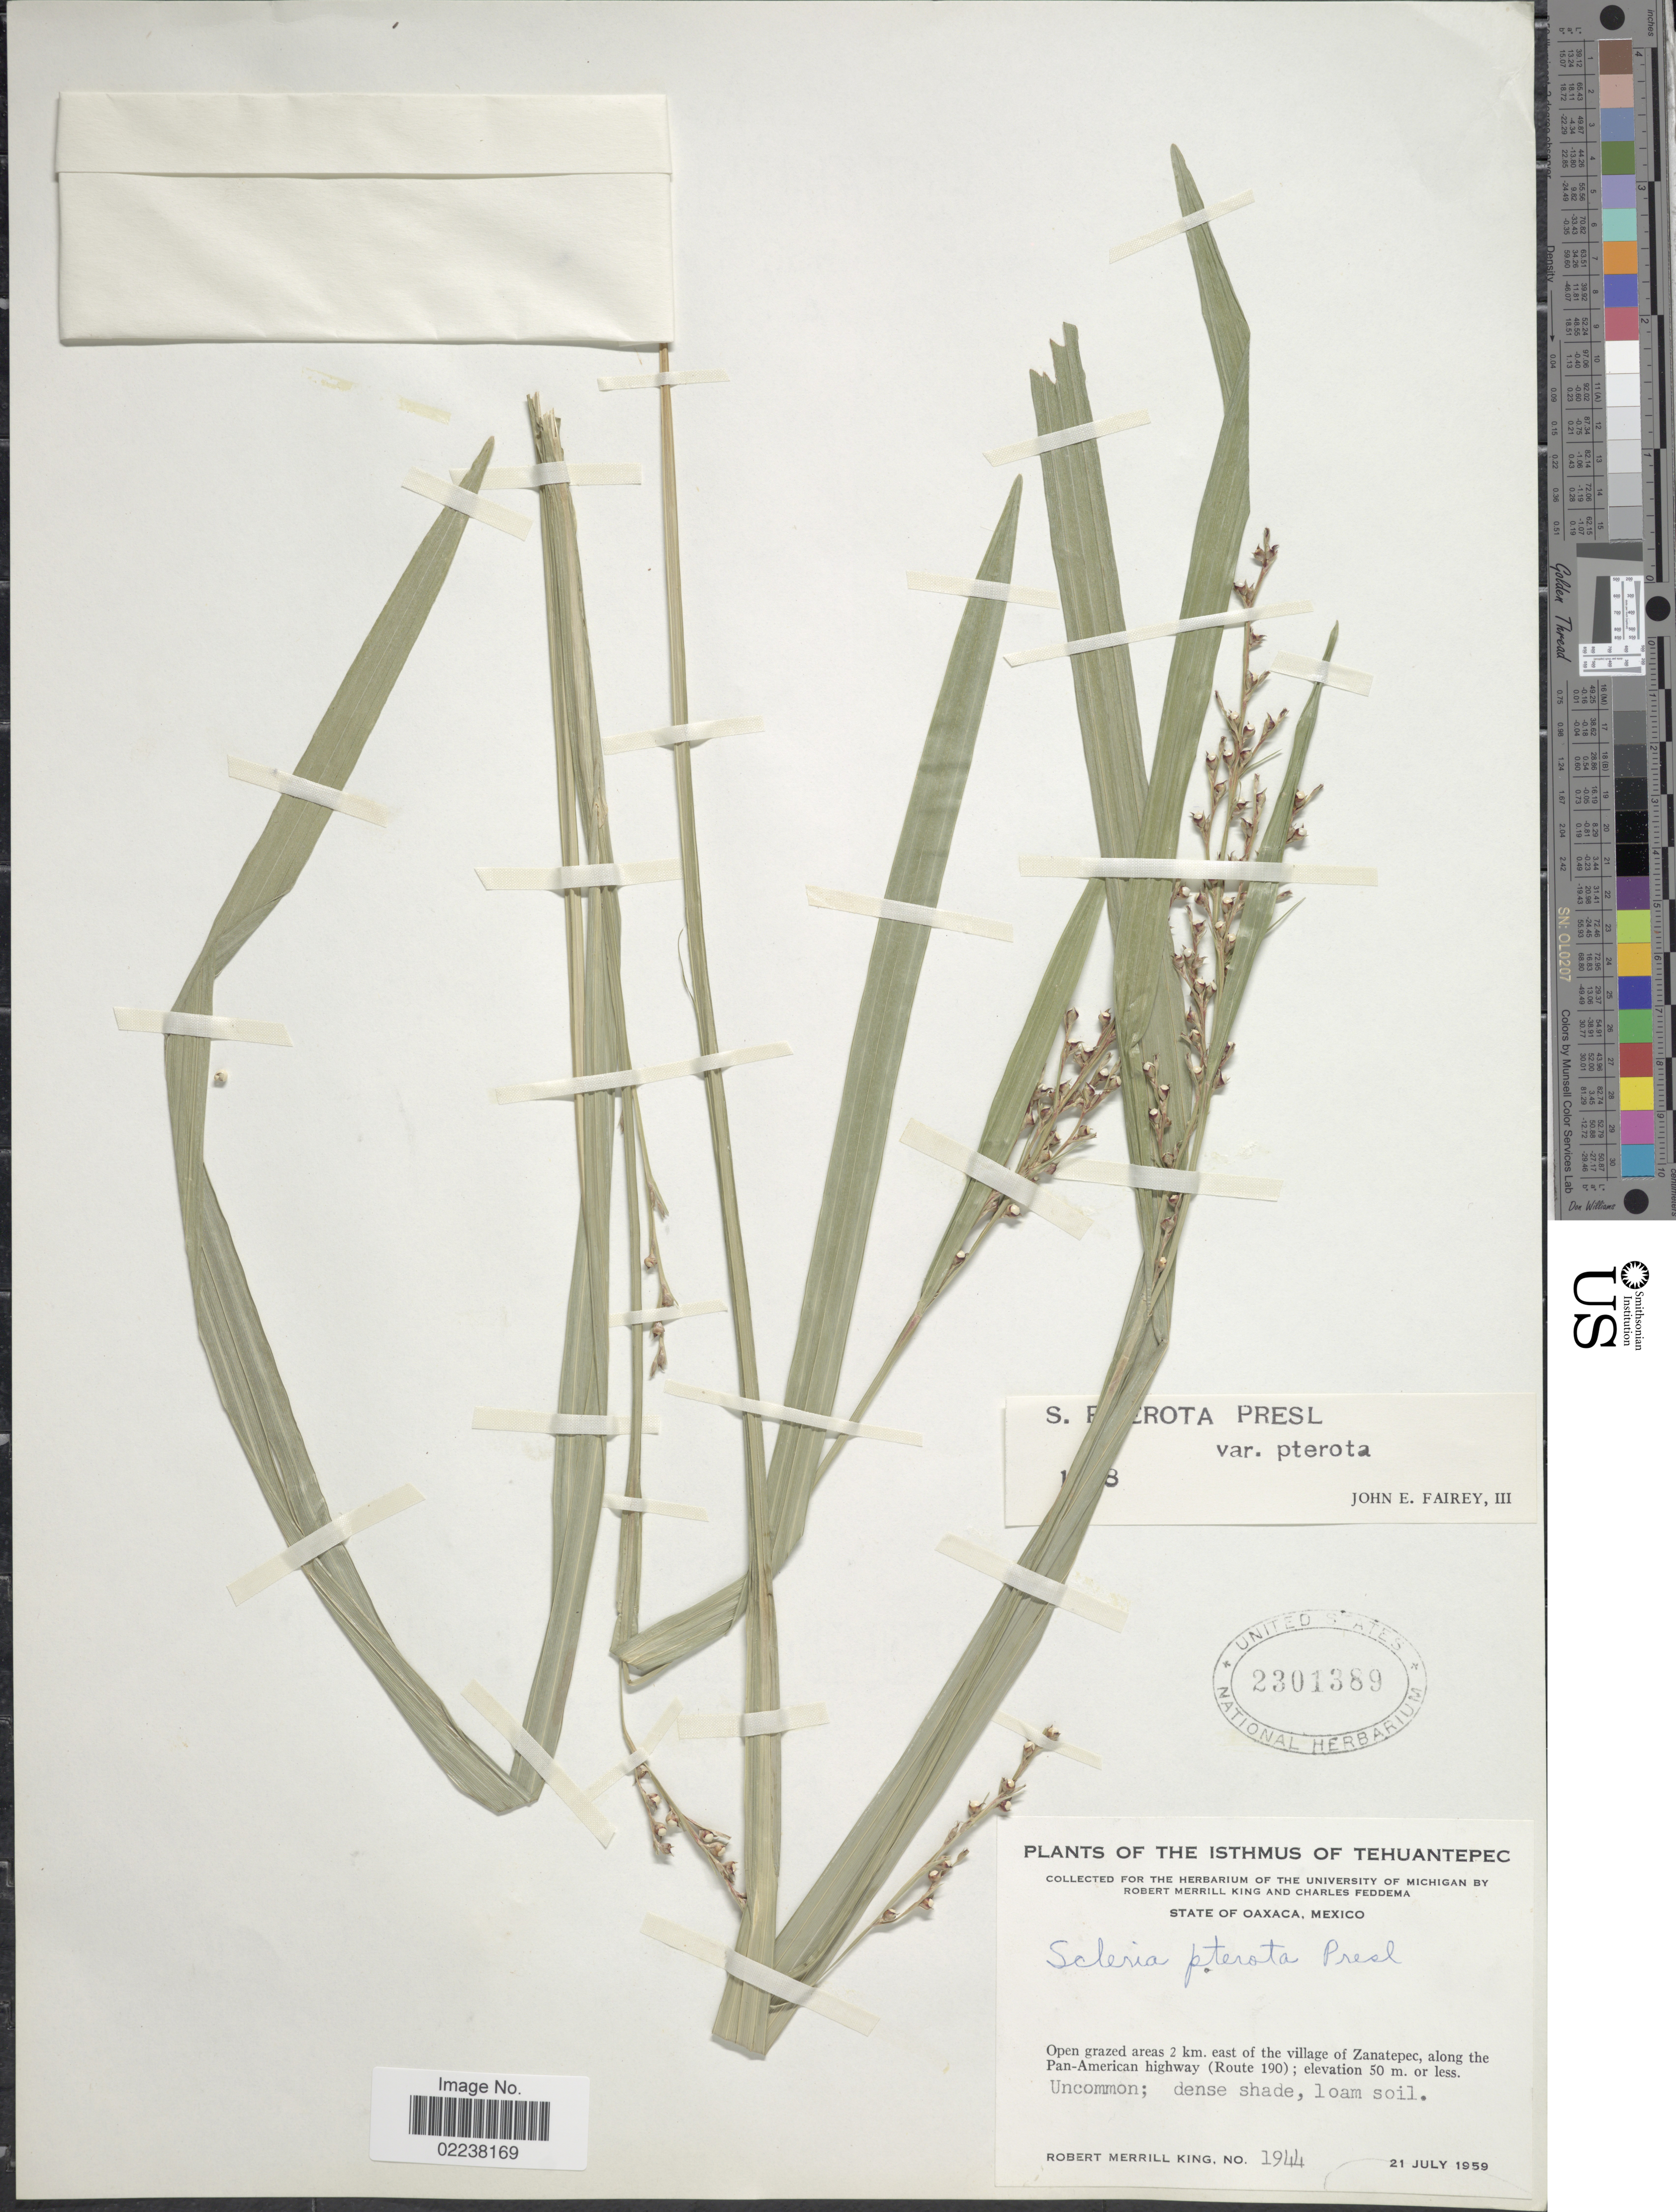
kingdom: Plantae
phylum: Tracheophyta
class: Liliopsida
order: Poales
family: Cyperaceae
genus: Scleria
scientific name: Scleria gaertneri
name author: Raddi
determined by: Strong, Mark T., (BOT), Smithsonian Institution - National Museum of Natural History (UNITED STATES)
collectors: R. M. King & C. Feddema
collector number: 1944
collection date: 1959-07-21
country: Mexico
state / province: Oaxaca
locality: The Isthmus of Tehuantepec, Open grazed areas 2 km. east of the village of Zanatepec, along the Pan-American highway (Route 190)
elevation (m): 50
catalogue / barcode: US 2301389